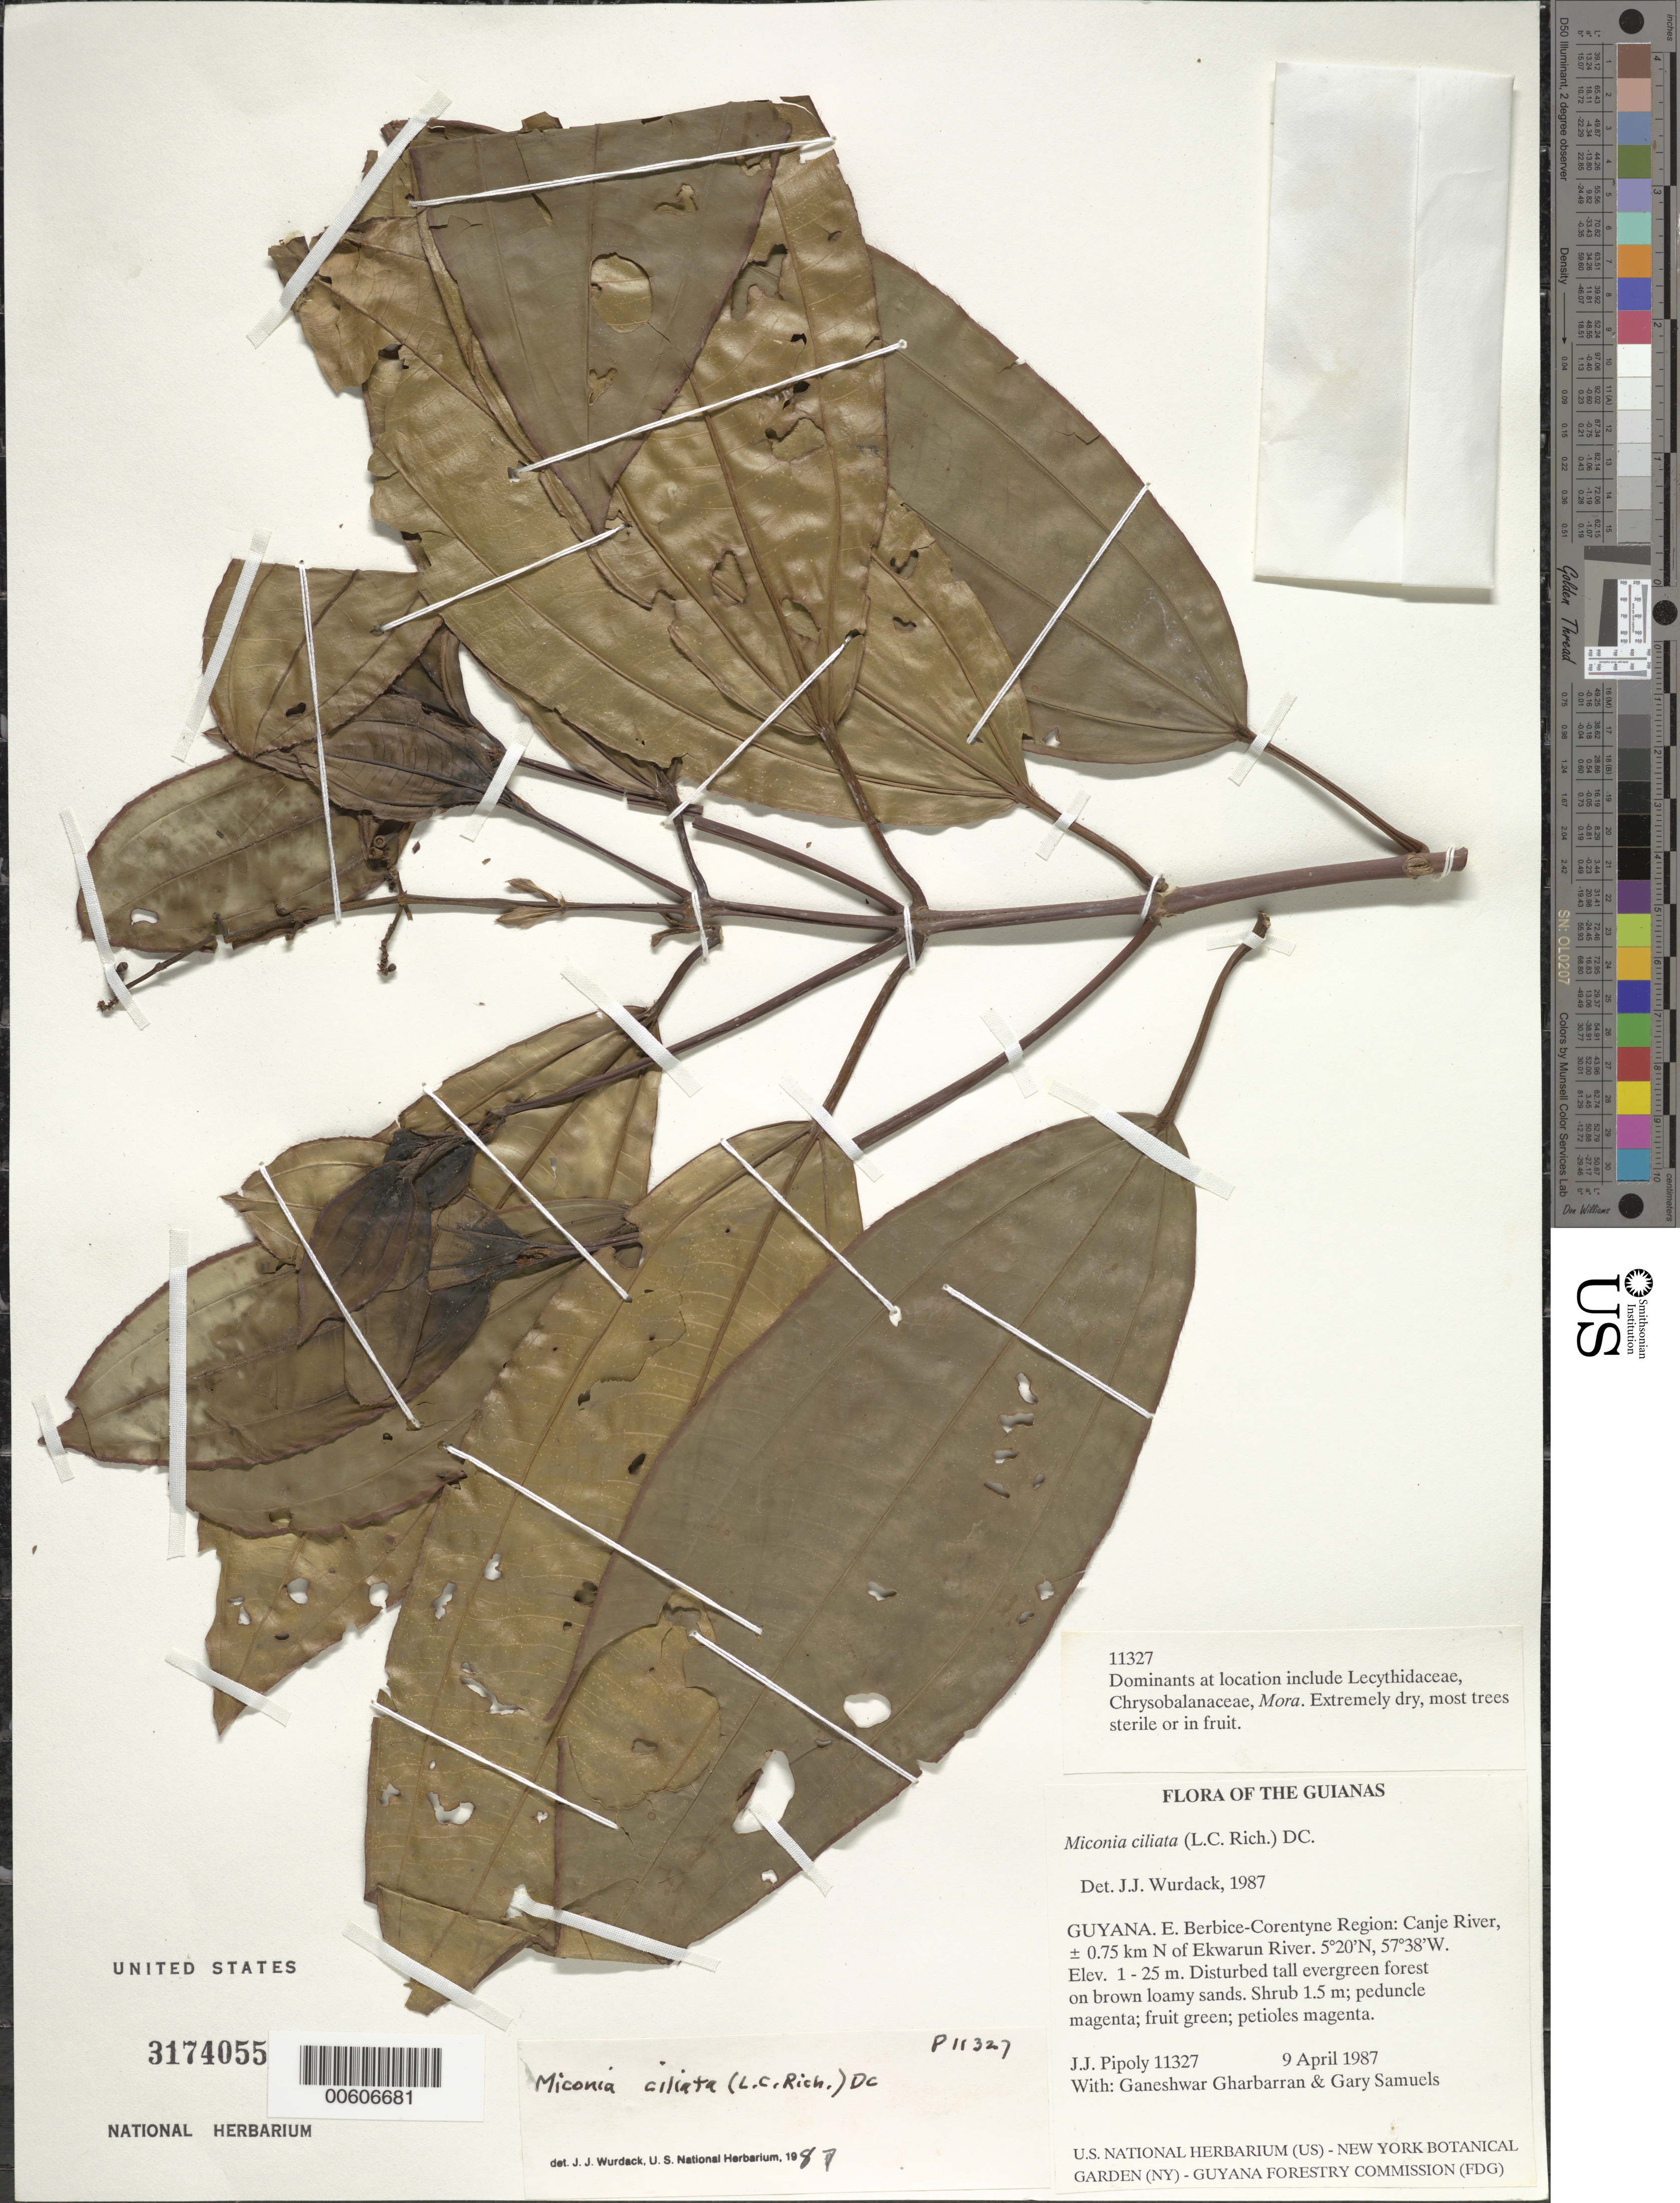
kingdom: Plantae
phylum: Tracheophyta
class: Magnoliopsida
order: Myrtales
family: Melastomataceae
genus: Miconia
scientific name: Miconia ciliata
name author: (Rich.) DC.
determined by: Wurdack, John J., (US), US (UNITED STATES)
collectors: J. J. Pipoly, G. Gharbarran & G. Samuels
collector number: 11327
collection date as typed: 9 April 1987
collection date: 1987-04-09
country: Guyana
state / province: E. Berbice-Corentyne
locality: Canje River, ± 0.75 km N of Ekwarun River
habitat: Disturbed tall evergreen forest on brown loamy sands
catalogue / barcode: US 3174055